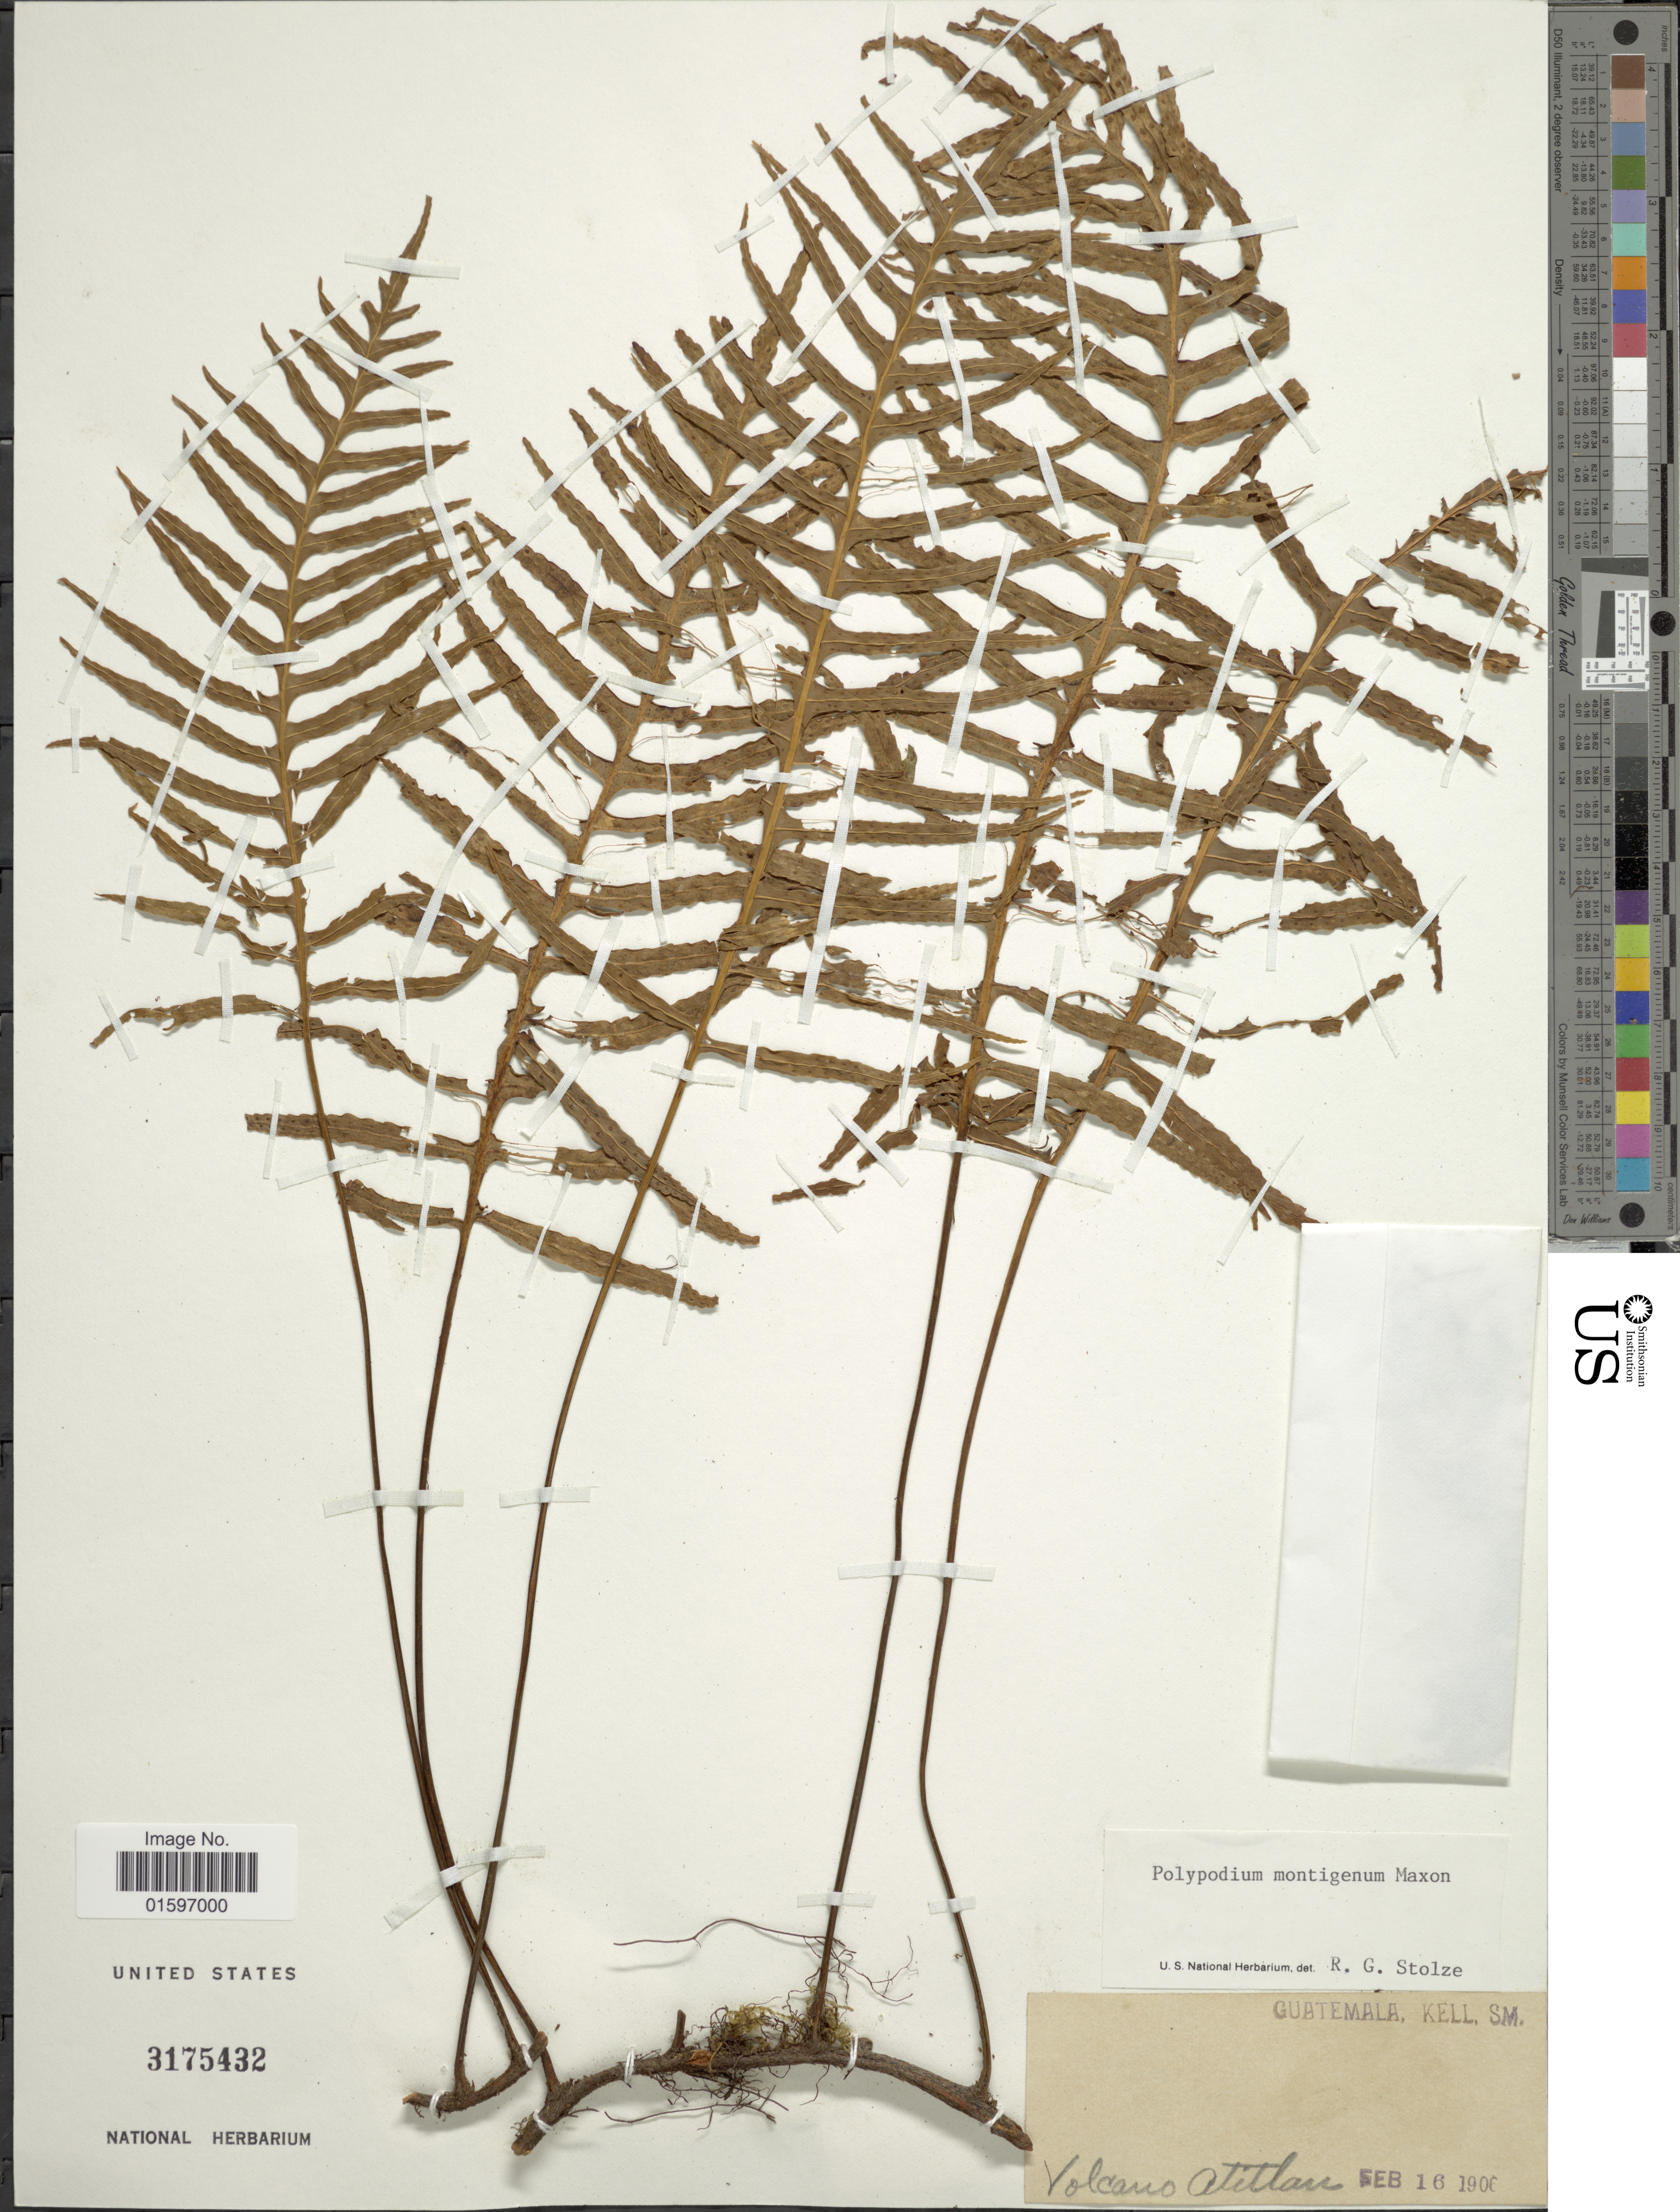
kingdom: Plantae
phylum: Tracheophyta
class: Polypodiopsida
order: Polypodiales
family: Polypodiaceae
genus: Pleopeltis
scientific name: Pleopeltis alansmithii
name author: (R.C. Moran)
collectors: W. A. Kellerman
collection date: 1906-02-16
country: Guatemala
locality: Volcano Atitlan.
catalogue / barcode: US 3175432